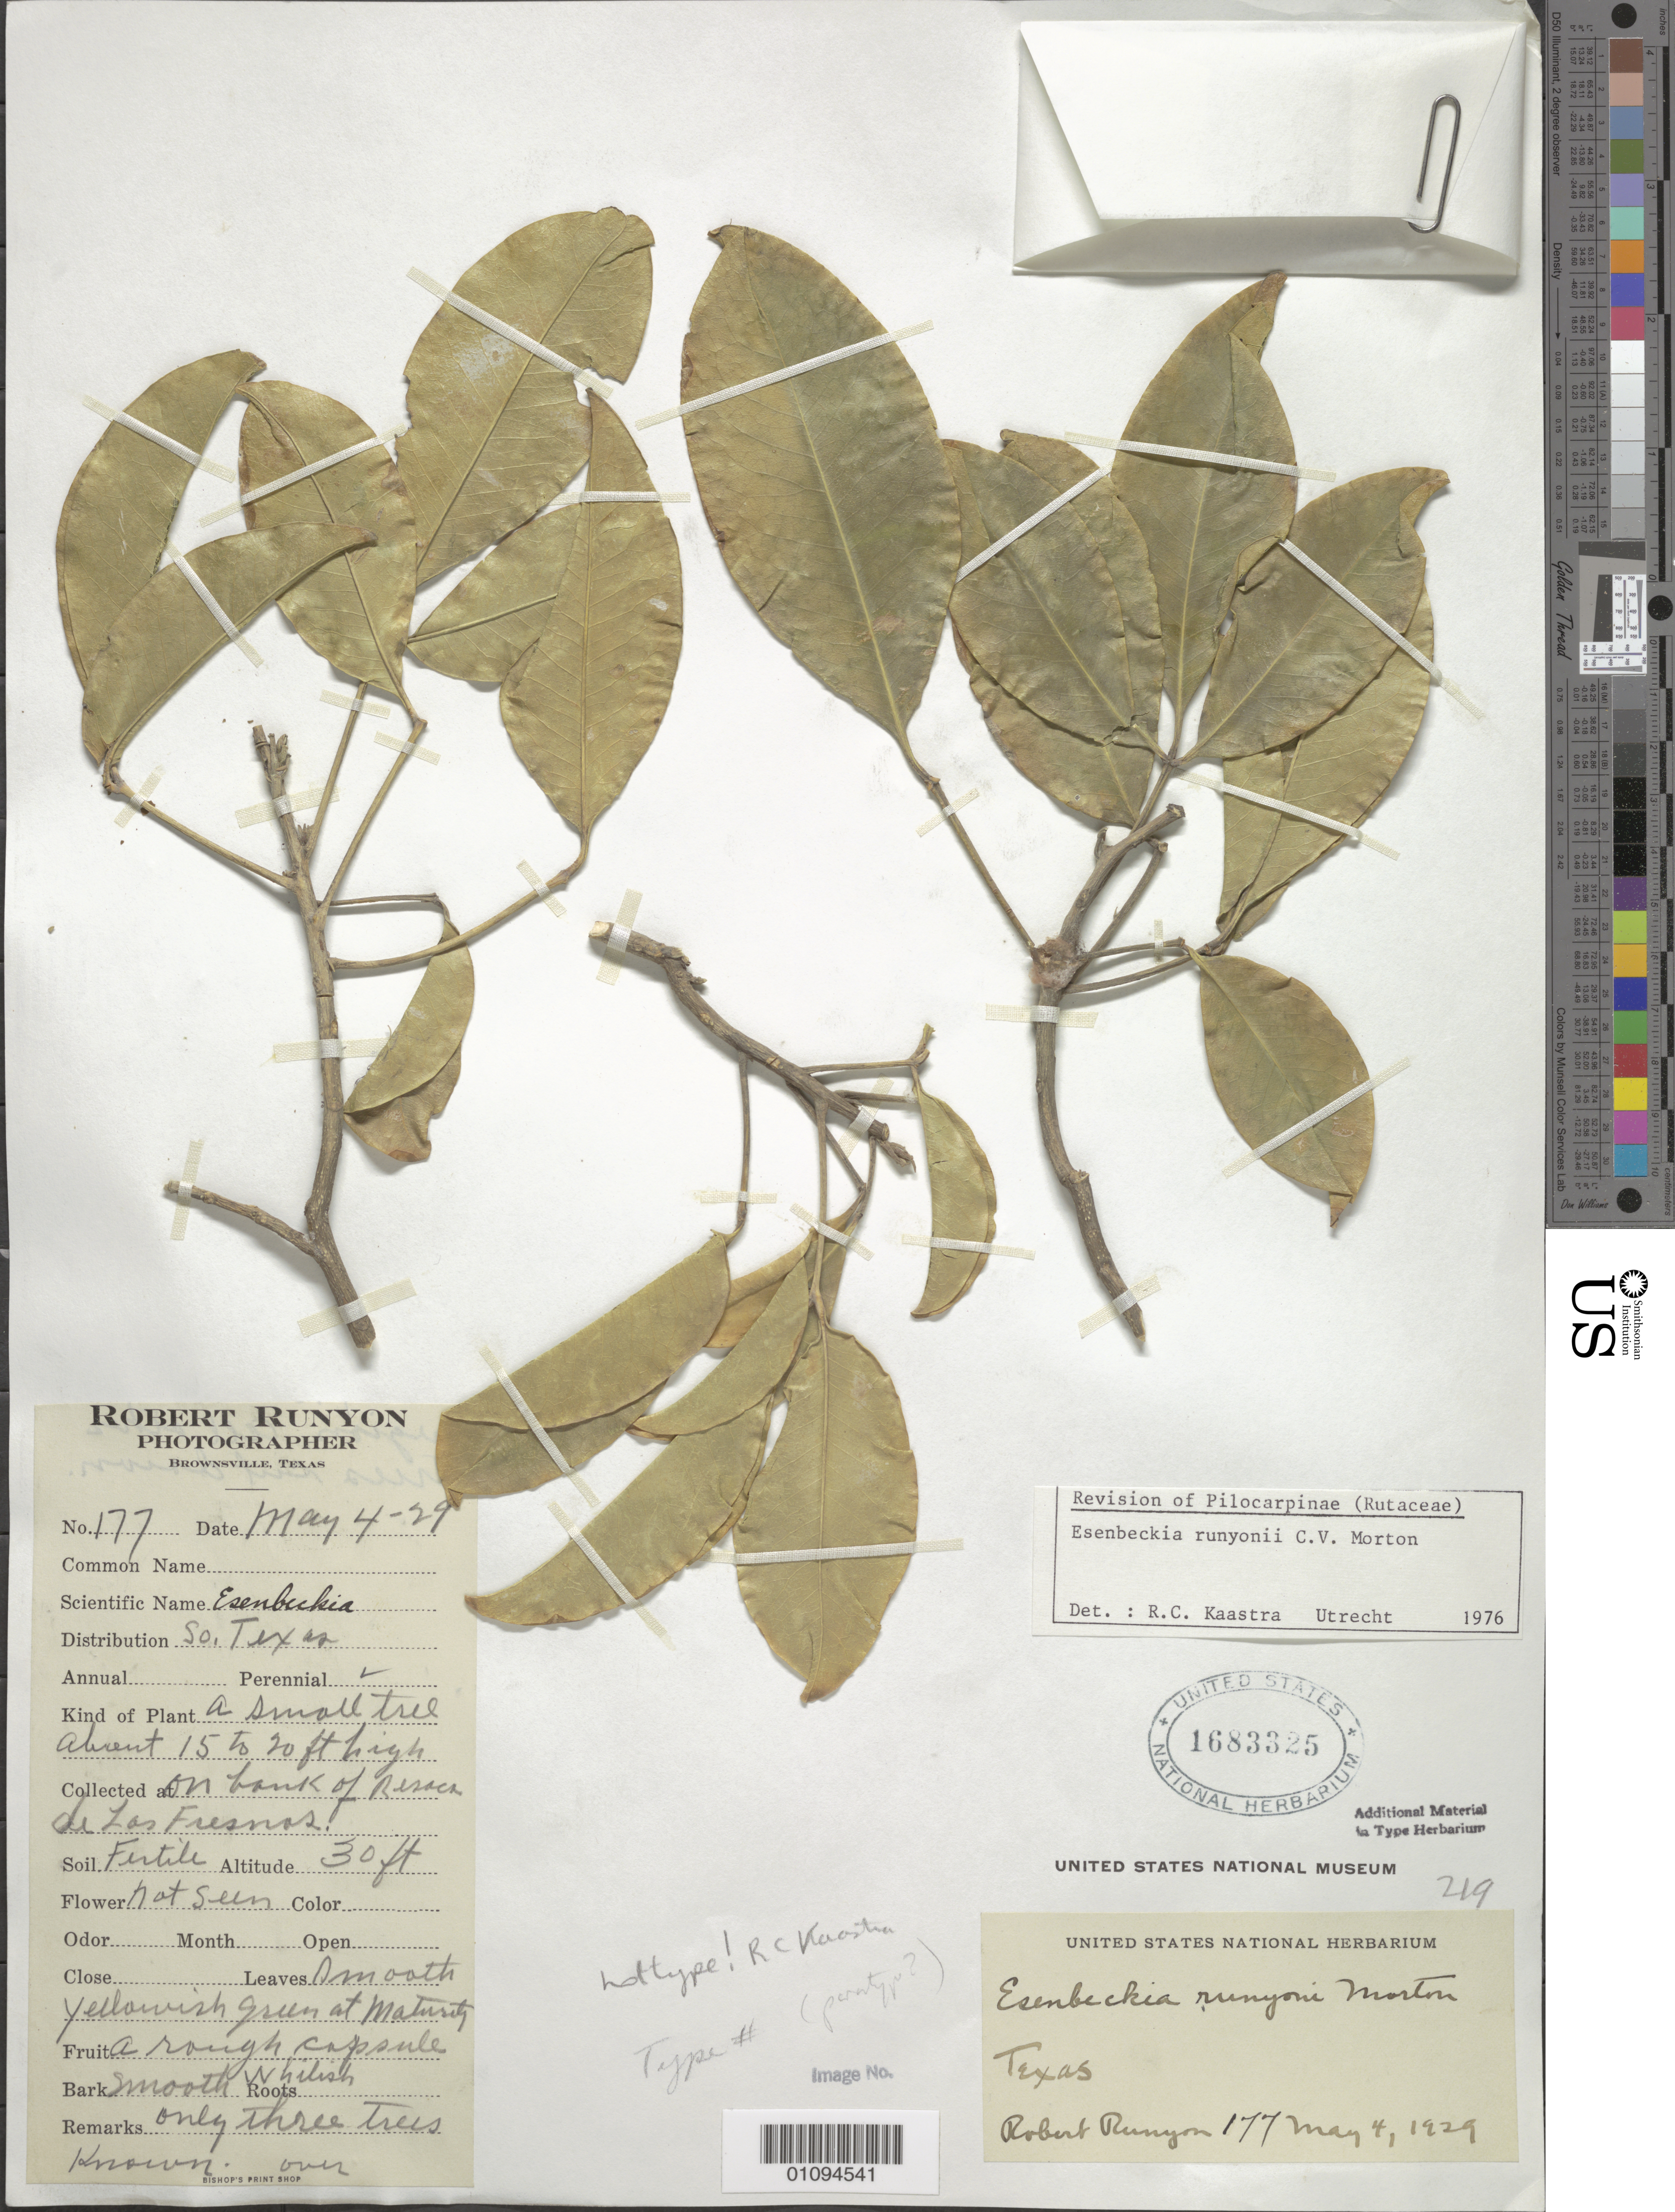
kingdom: Plantae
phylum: Tracheophyta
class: Magnoliopsida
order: Sapindales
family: Rutaceae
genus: Esenbeckia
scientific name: Esenbeckia runyonii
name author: C.V. Morton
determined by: Kaastra, R. C., (UTRECHT)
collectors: R. Runyon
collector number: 177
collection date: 1929-05-04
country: United States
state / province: Texas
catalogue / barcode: US 1683325